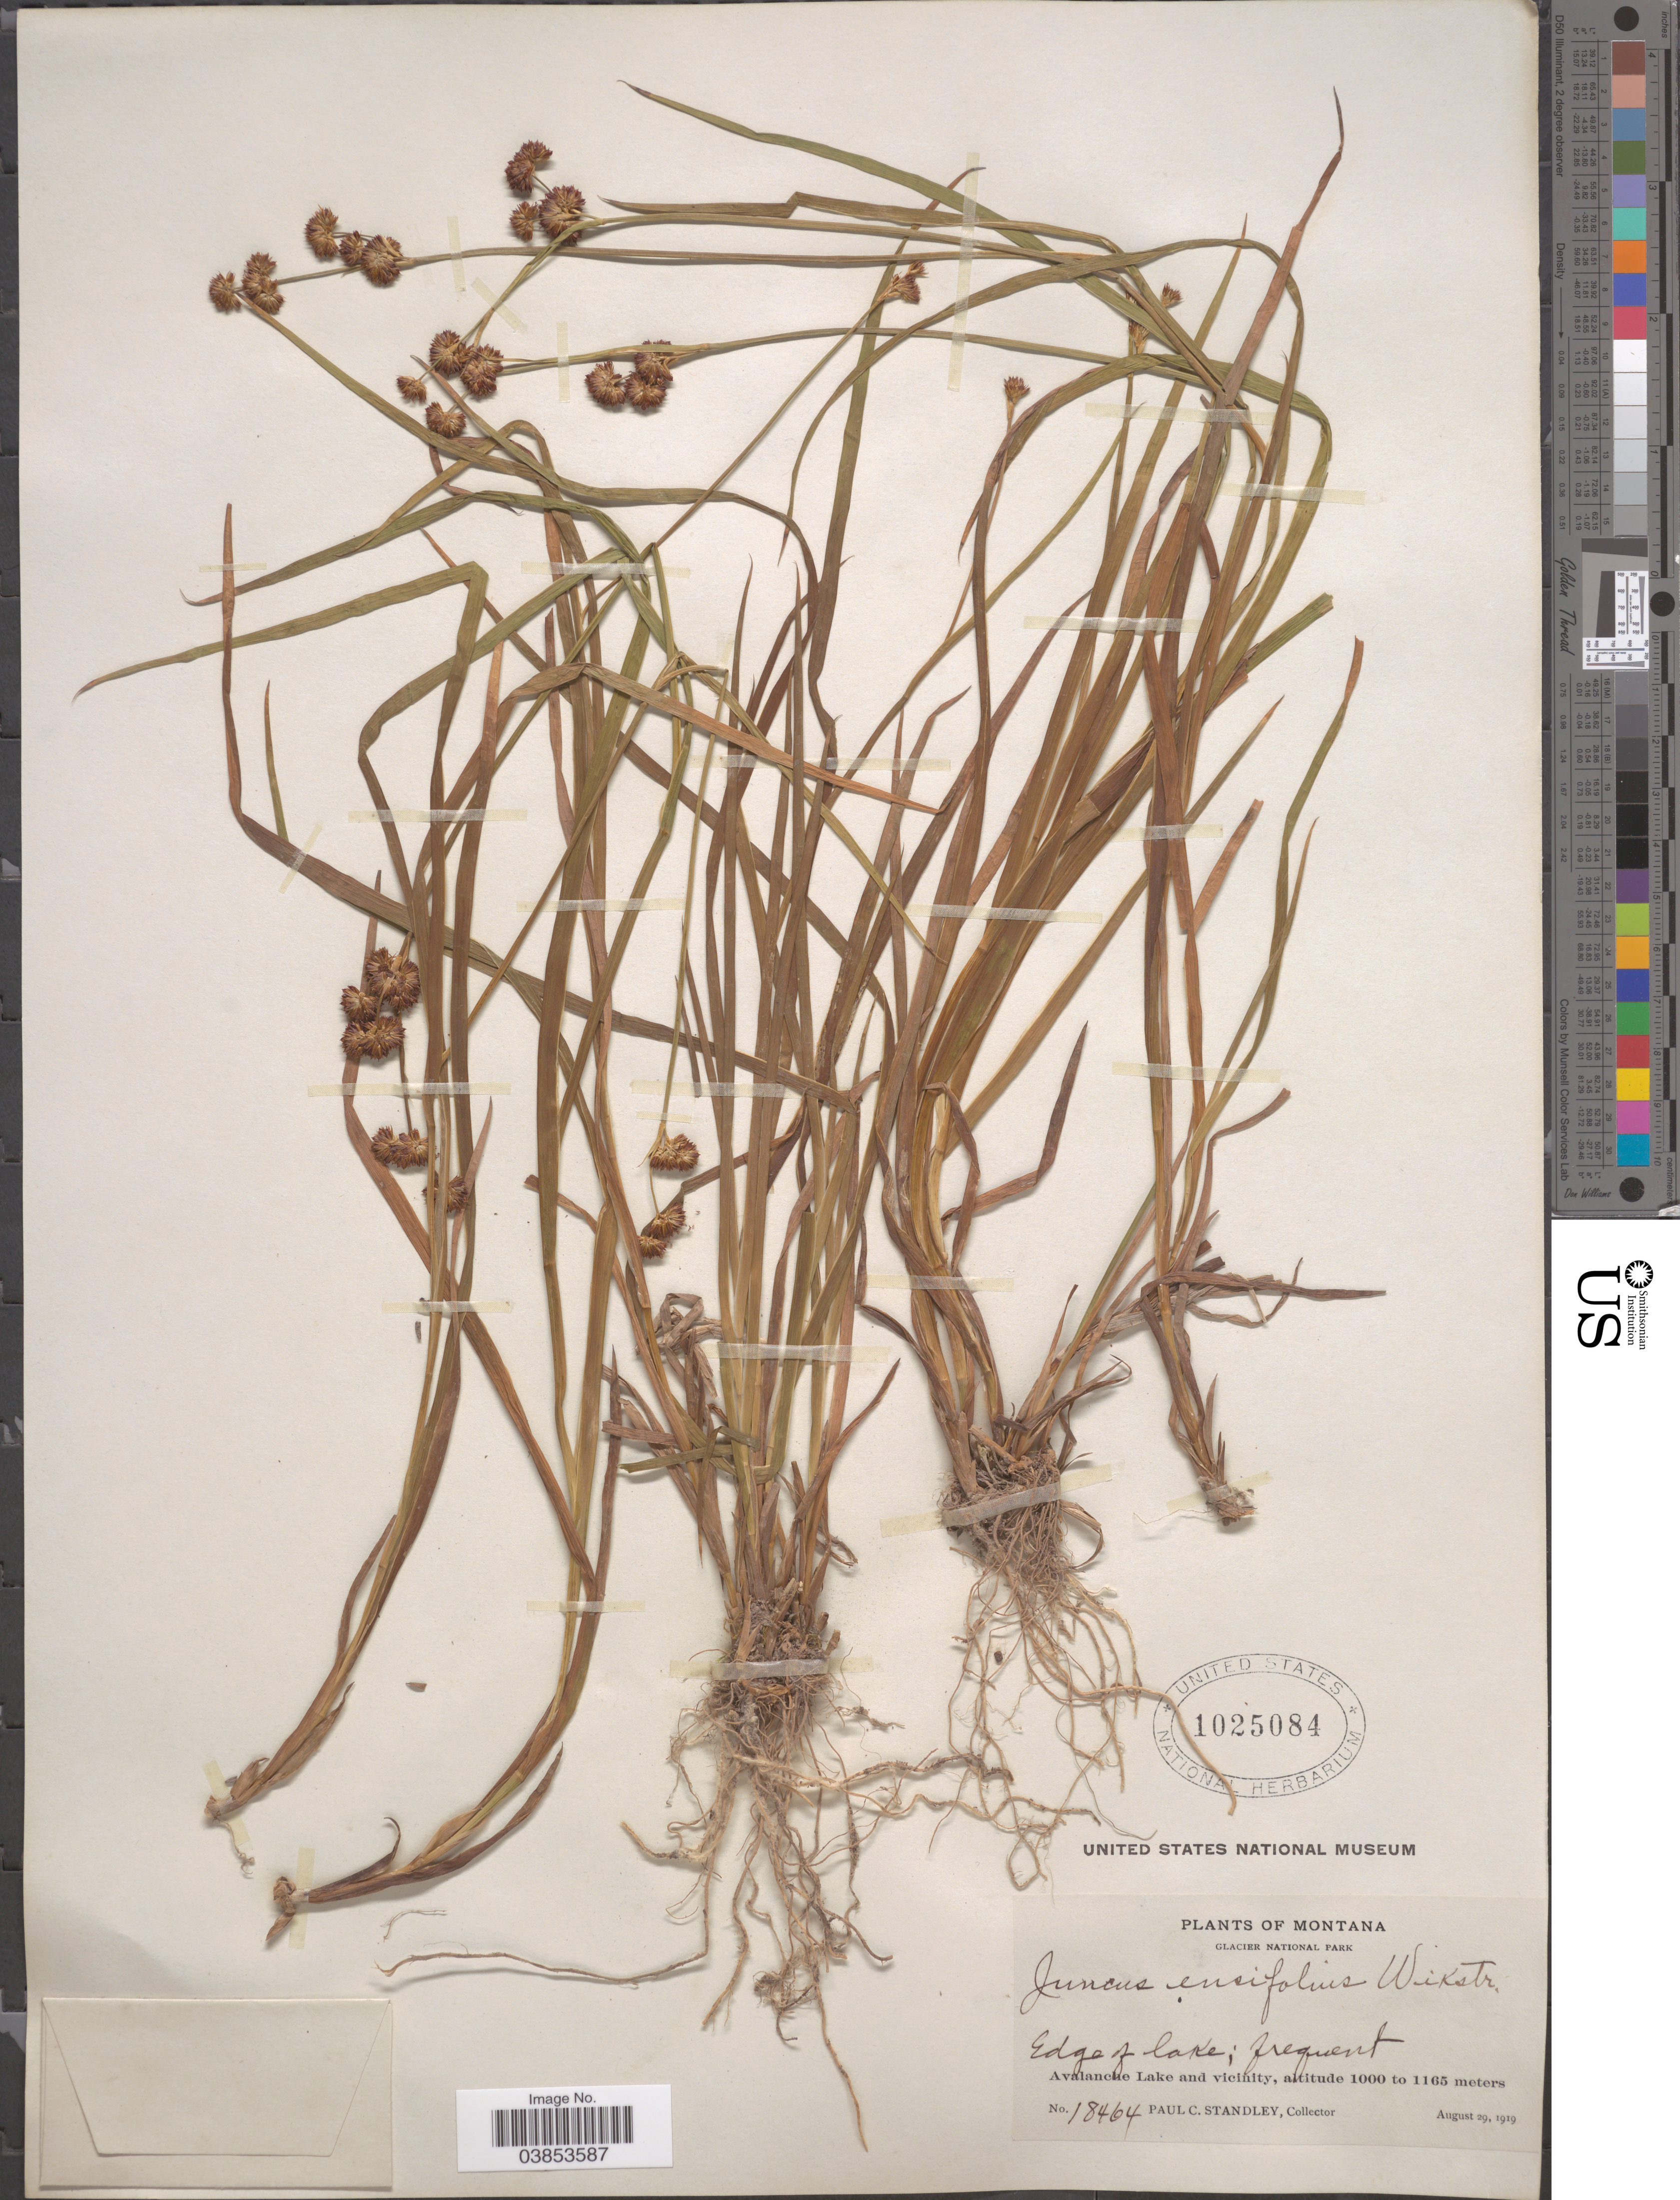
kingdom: Plantae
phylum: Tracheophyta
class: Liliopsida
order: Poales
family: Juncaceae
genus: Juncus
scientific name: Juncus ensifolius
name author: Wikstr.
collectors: P. C. Standley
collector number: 18464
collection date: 1919-08-29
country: United States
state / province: Montana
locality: Glacier National Park. Avalanche Lake and vicinity.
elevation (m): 1000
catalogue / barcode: US 1025084